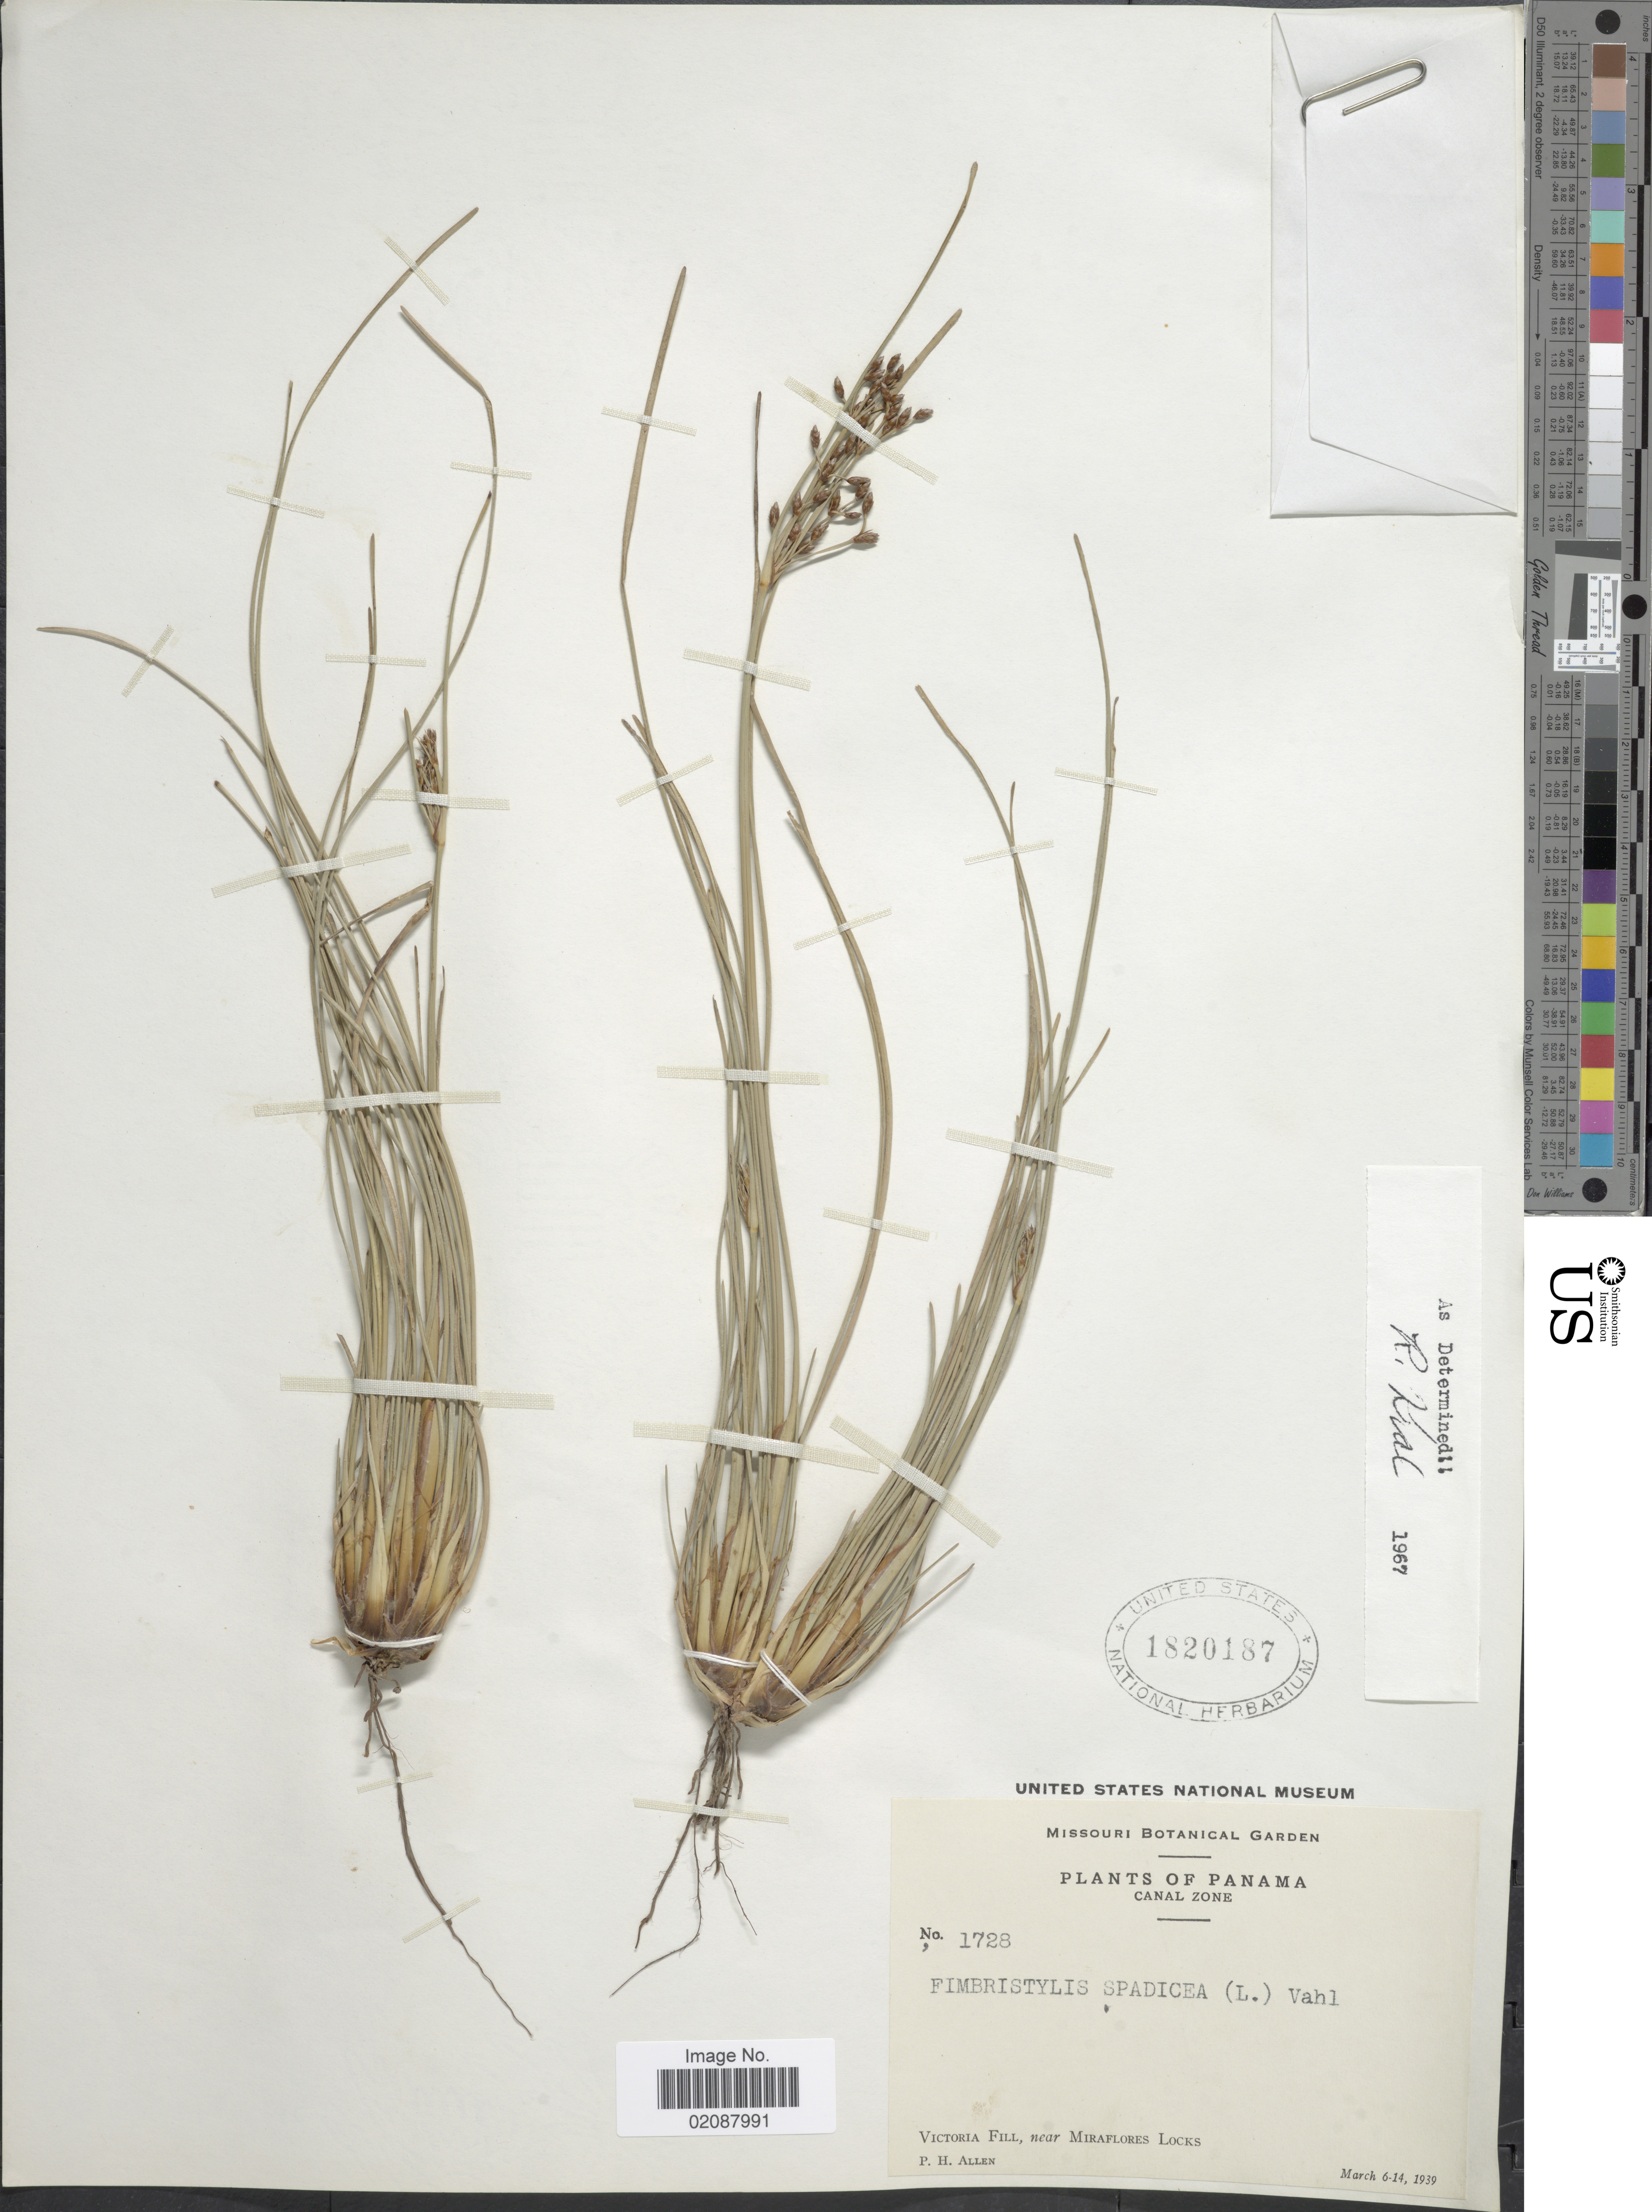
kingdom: Plantae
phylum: Tracheophyta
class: Liliopsida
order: Poales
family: Cyperaceae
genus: Fimbristylis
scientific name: Fimbristylis spadicea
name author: (L.) Vahl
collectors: P. H. Allen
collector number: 1728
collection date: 1939-03-06/1939-03-14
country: Panama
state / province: Panamá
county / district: Canal Zone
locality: Canal Zone. Victoria Fill, near Miraflores Locks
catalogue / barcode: US 1820187